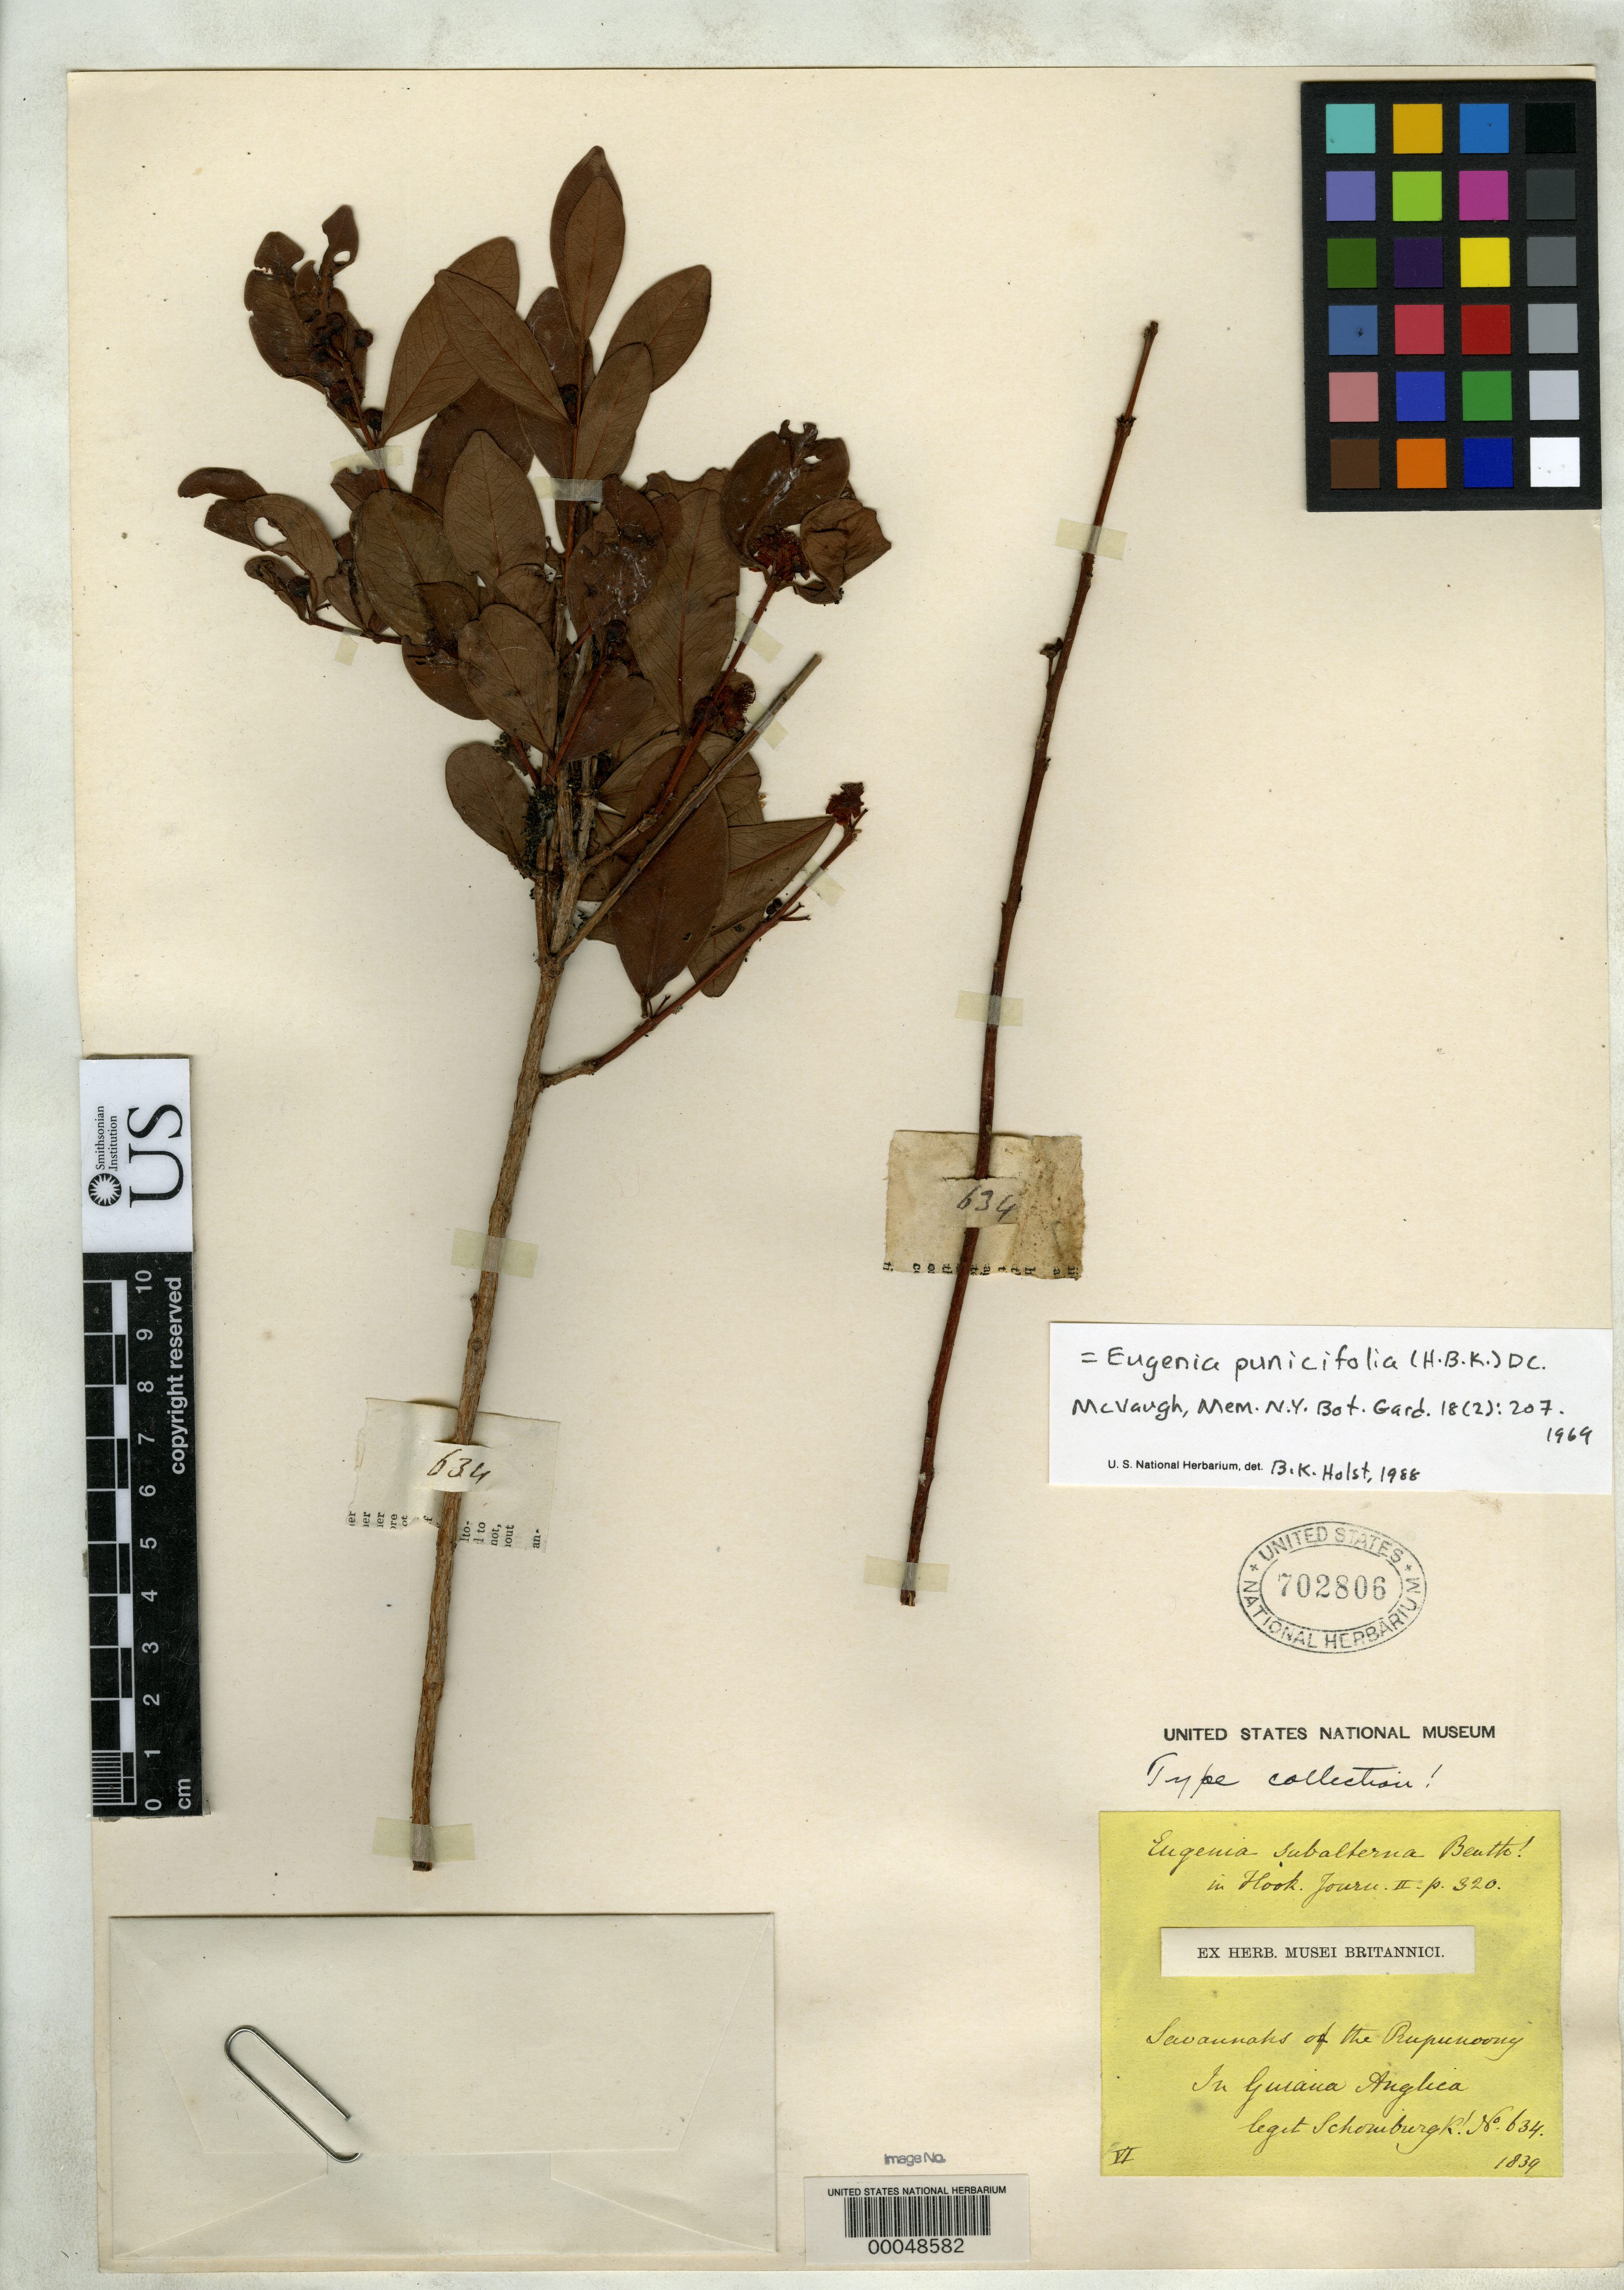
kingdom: Plantae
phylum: Tracheophyta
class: Magnoliopsida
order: Myrtales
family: Myrtaceae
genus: Eugenia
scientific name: Eugenia subalterna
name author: Benth.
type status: Isotype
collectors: M. R. Schomburgk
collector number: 634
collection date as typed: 1839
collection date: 1839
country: Guyana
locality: Savanahs of the Rupunoony.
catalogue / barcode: US 702806